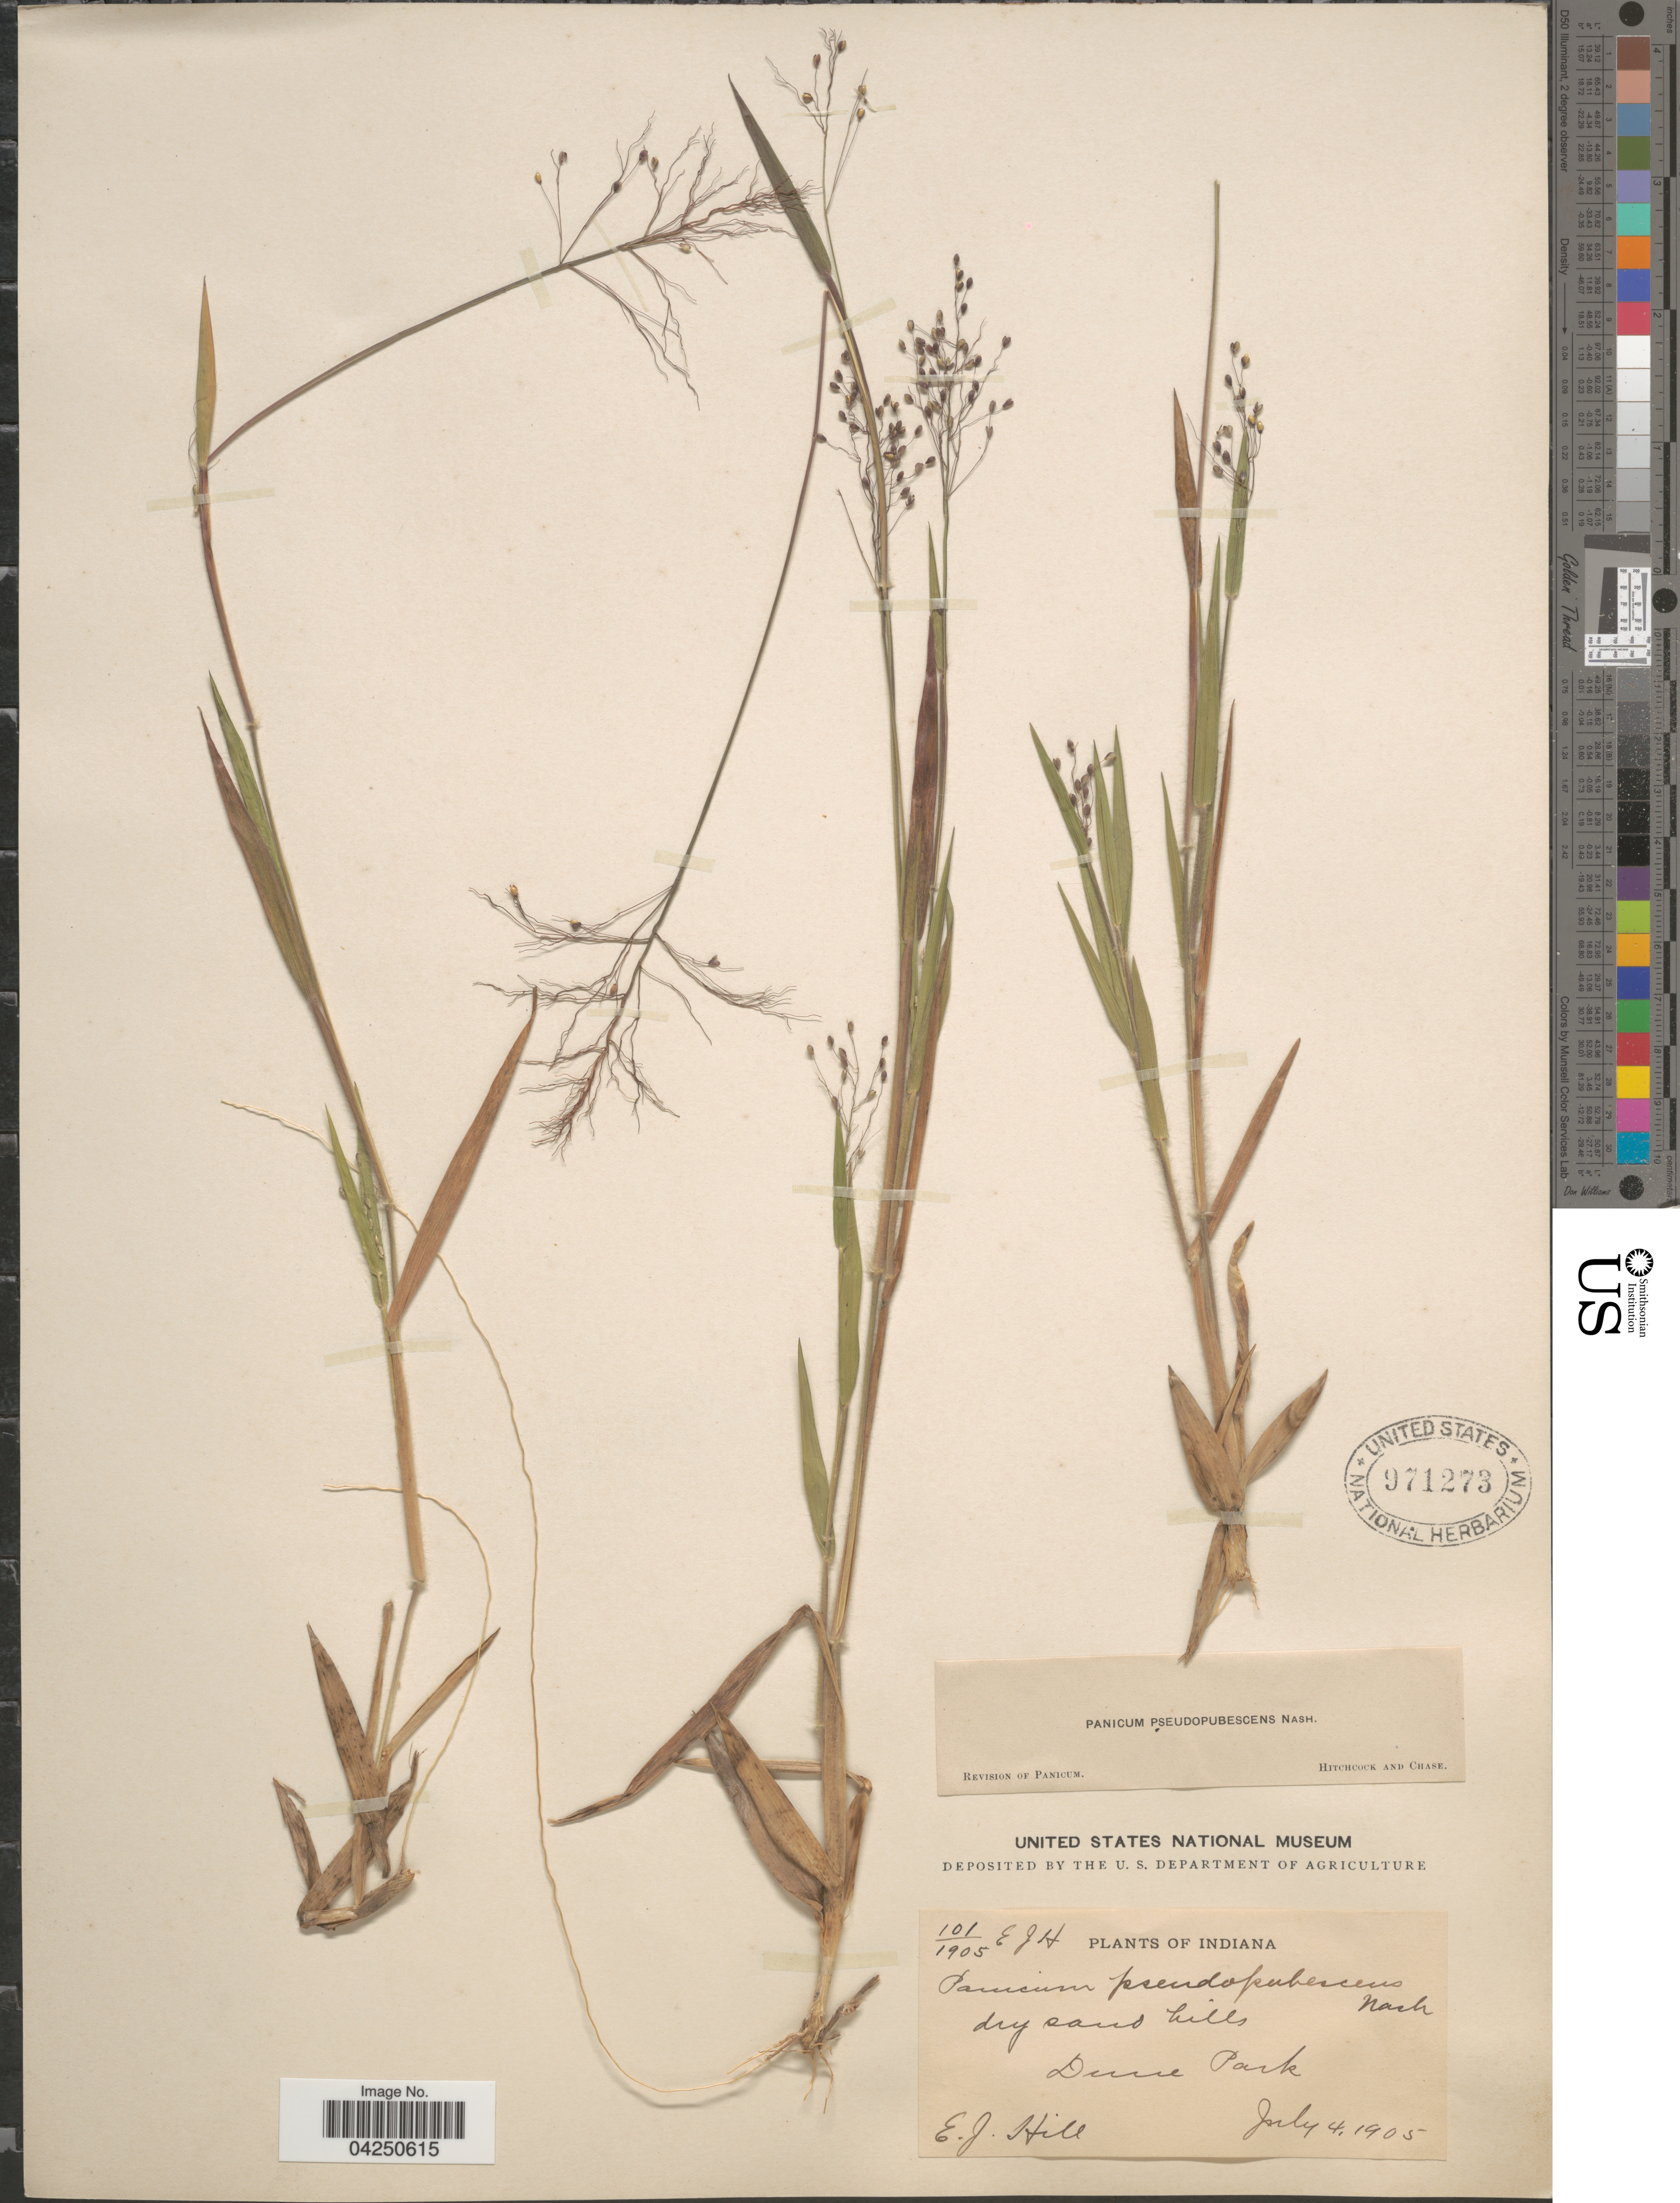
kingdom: Plantae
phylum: Tracheophyta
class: Liliopsida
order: Poales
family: Poaceae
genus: Dichanthelium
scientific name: Dichanthelium acuminatum var. acuminatum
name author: (Sw.) Gould & C.A. Clark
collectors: E. J. Hill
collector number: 101/1905EJH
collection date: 1905-07-04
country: United States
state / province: Indiana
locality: Dry sand hills. Dune Park.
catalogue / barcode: US 971273